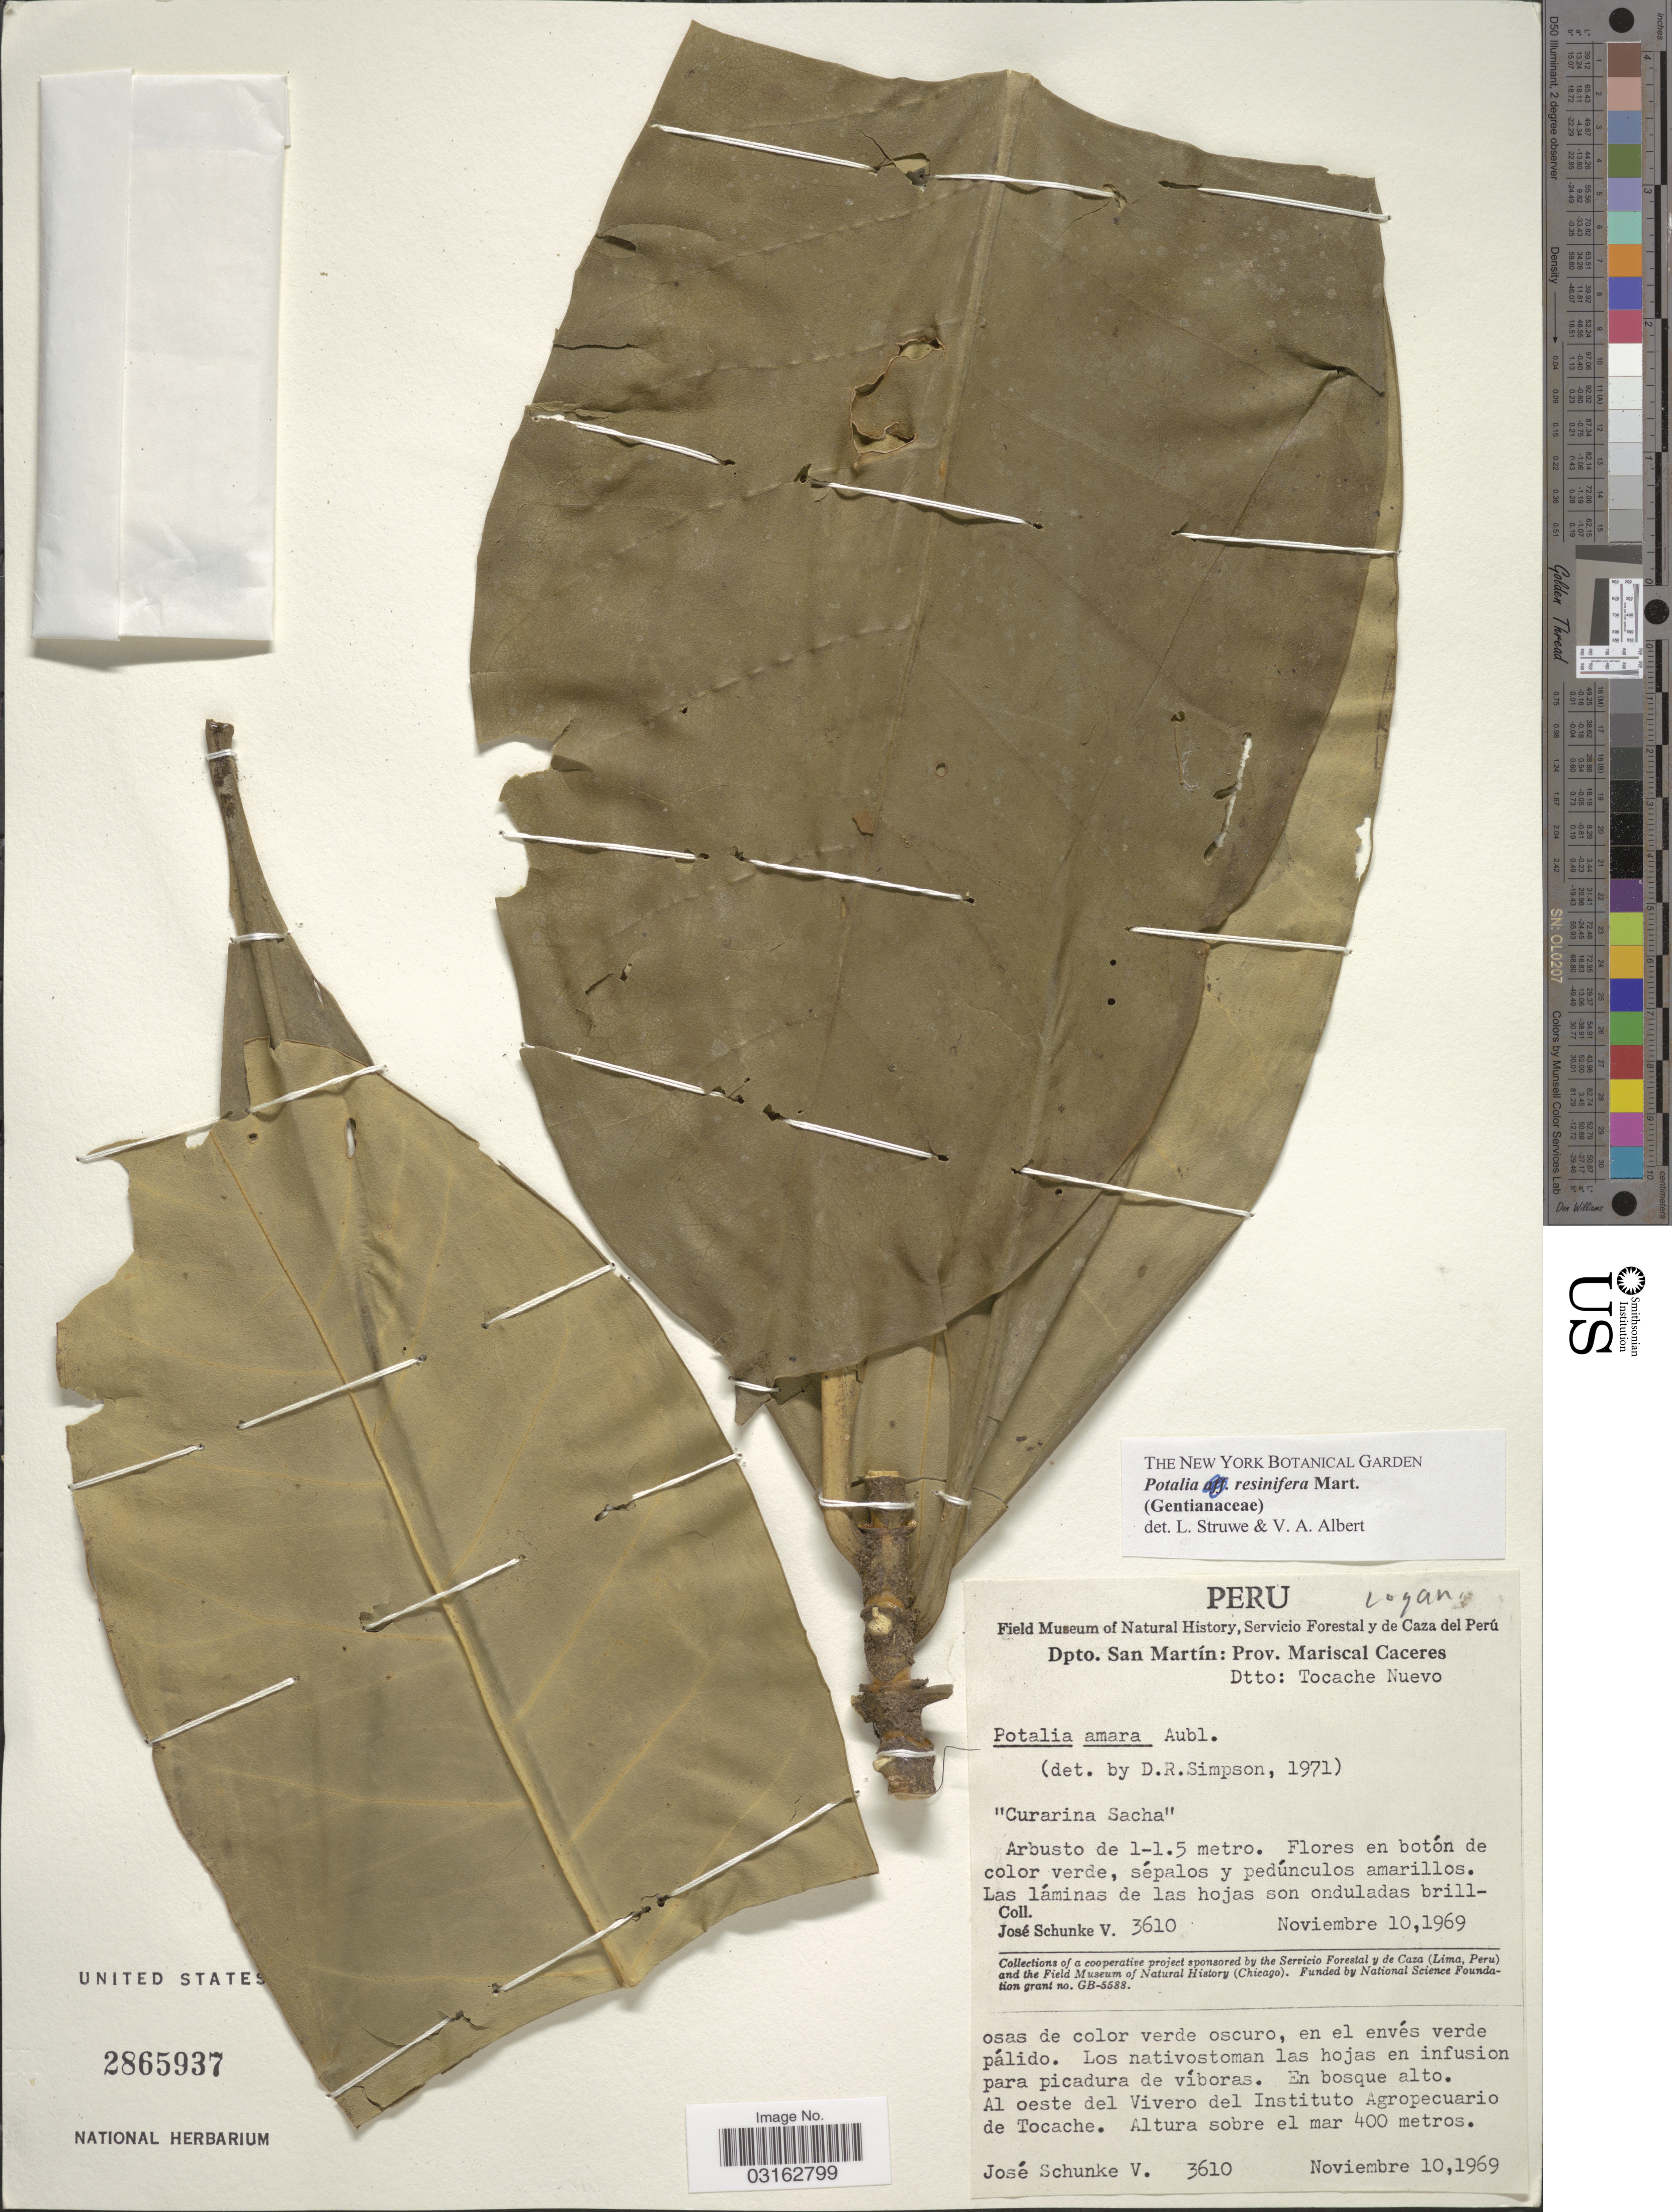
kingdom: Plantae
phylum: Tracheophyta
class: Magnoliopsida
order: Gentianales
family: Gentianaceae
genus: Potalia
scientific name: Potalia resinifera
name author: Mart.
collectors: J. Schunke Vigo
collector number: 3610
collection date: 1969-11-10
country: Peru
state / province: San Martín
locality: Dpto. San Martín: Prov. Mariscal Caceres, Dtto: Tocache Nuevo, Al oeste del Vivero del Istituto Agropecuario de Tocache.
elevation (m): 400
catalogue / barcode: US 2865937